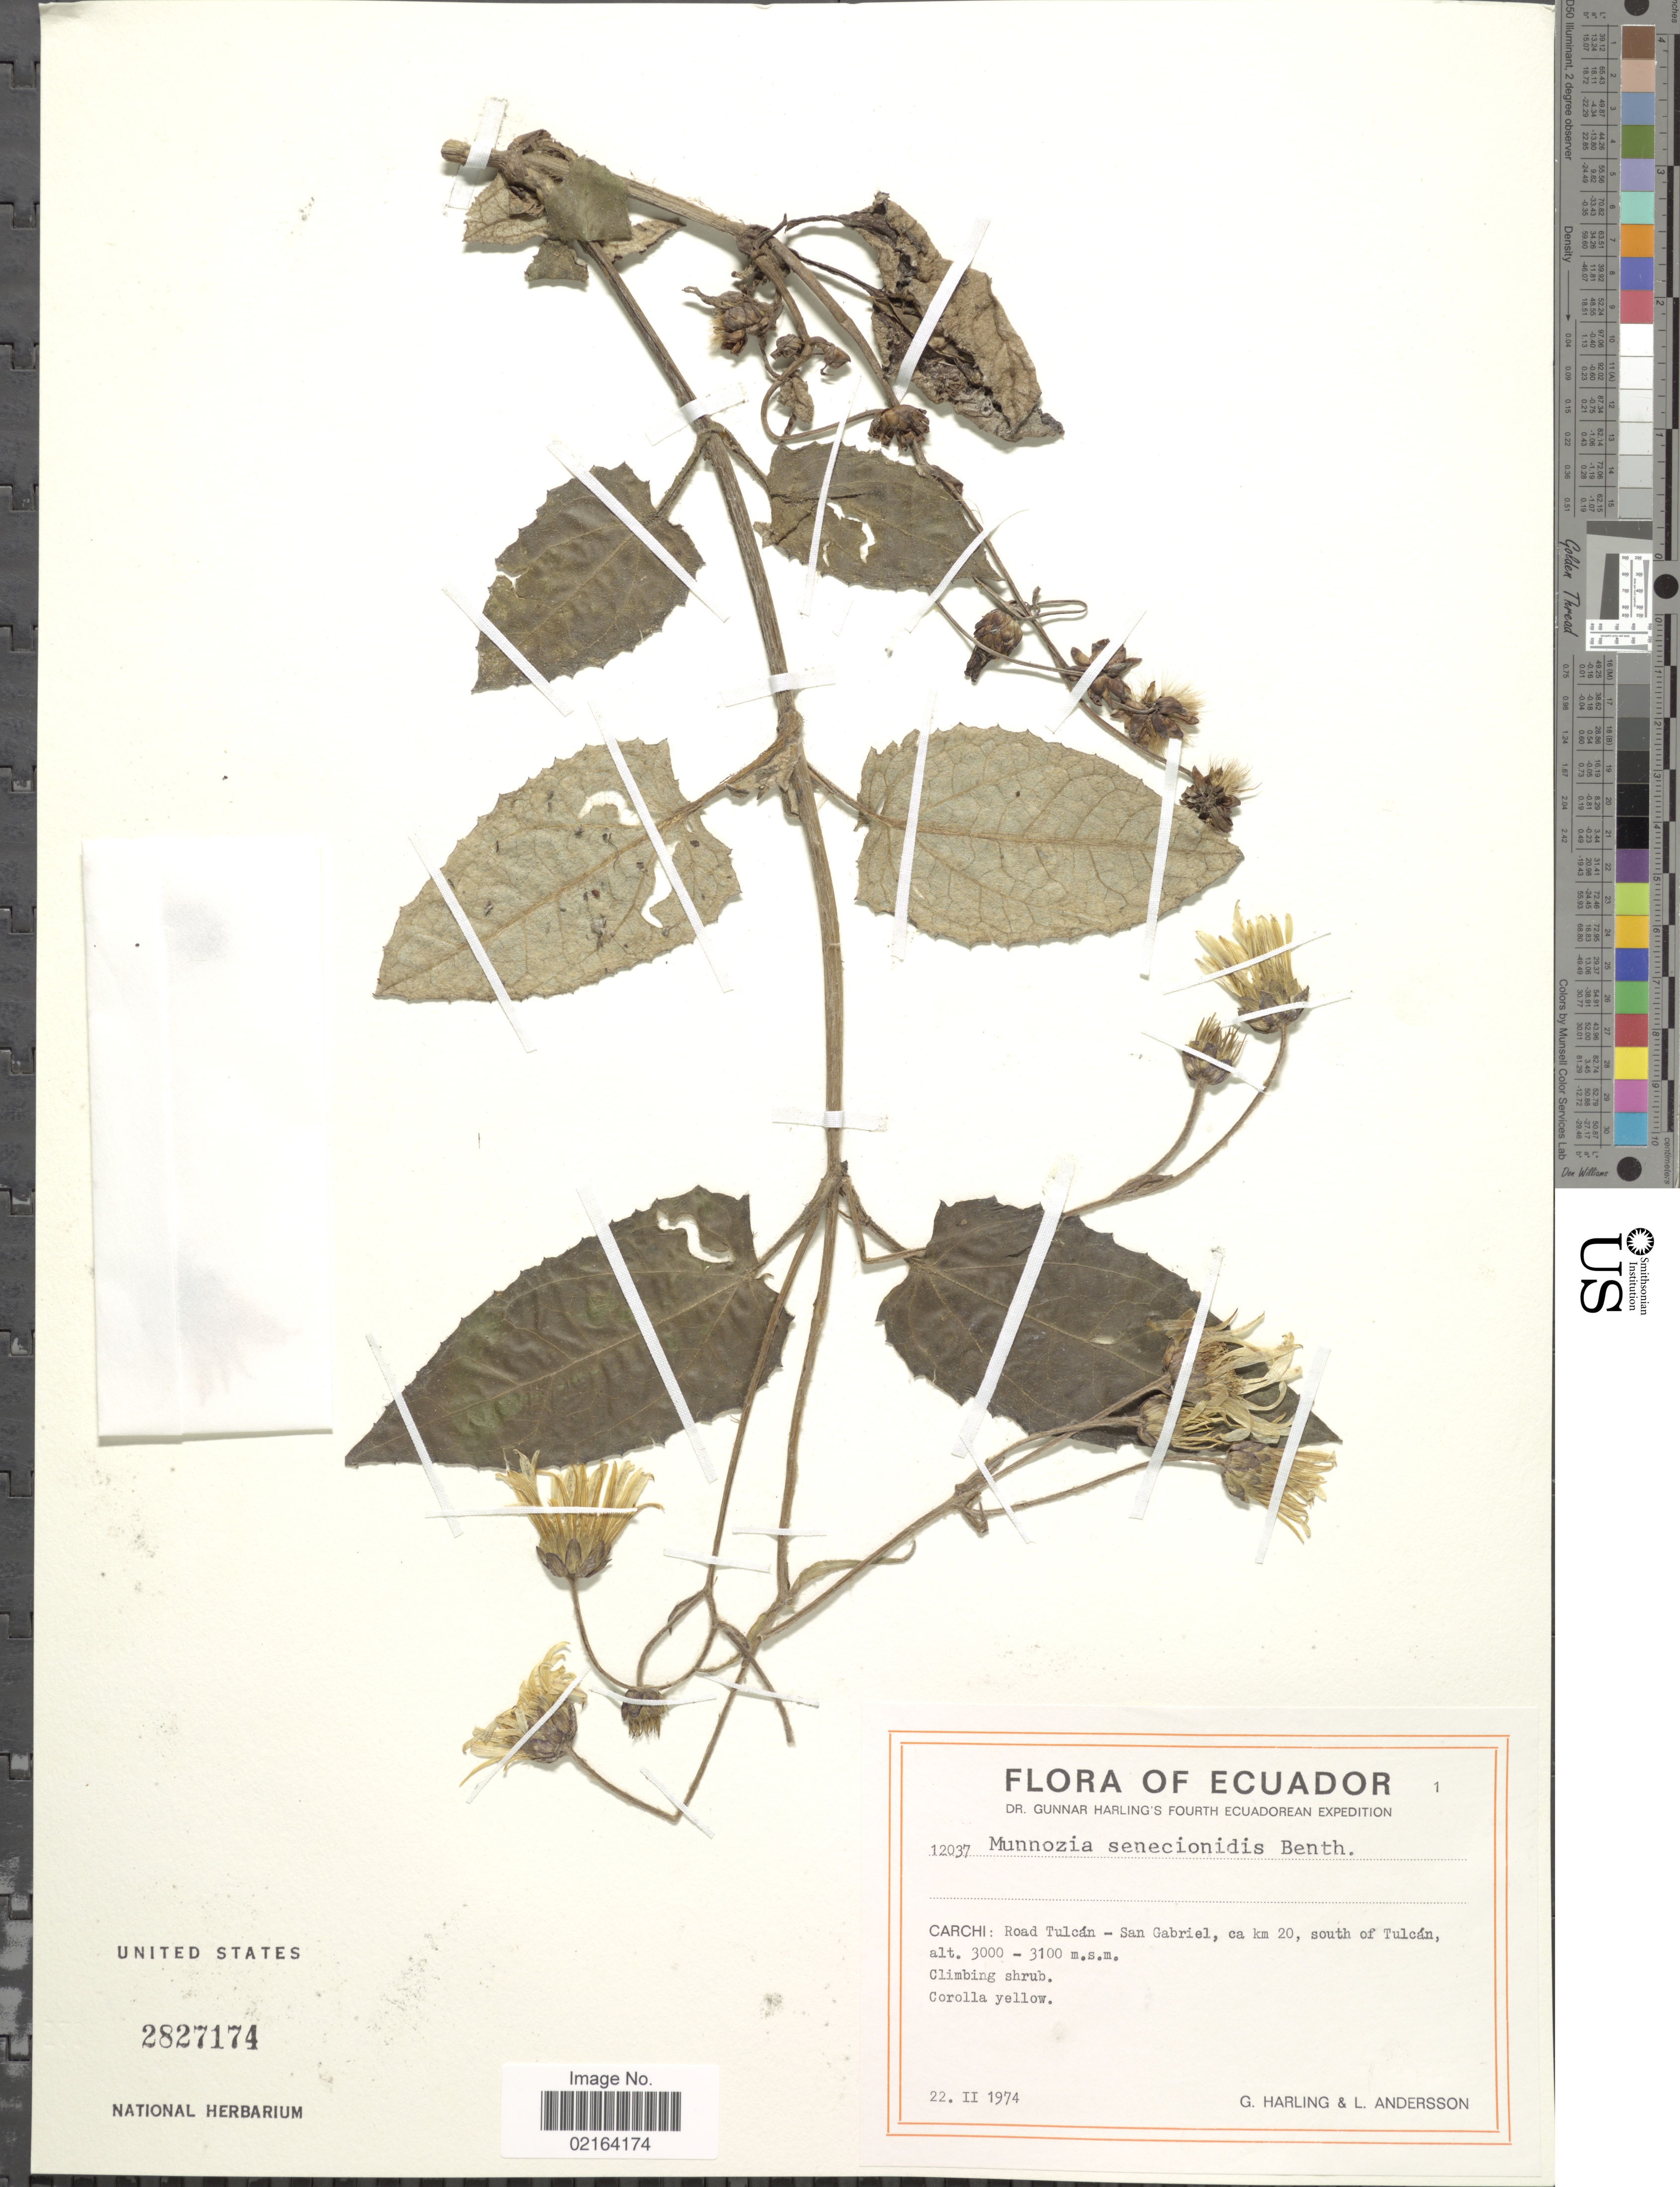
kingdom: Plantae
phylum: Tracheophyta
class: Magnoliopsida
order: Asterales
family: Asteraceae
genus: Munnozia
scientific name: Munnozia senecionidis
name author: Benth.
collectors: G. Harling & L. Andersson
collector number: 12037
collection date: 1974-02-22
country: Ecuador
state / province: Carchi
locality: Carchi: Road Tulcan - San Gabriel, km 20, south of Tulcan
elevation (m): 3000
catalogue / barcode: US 2827174